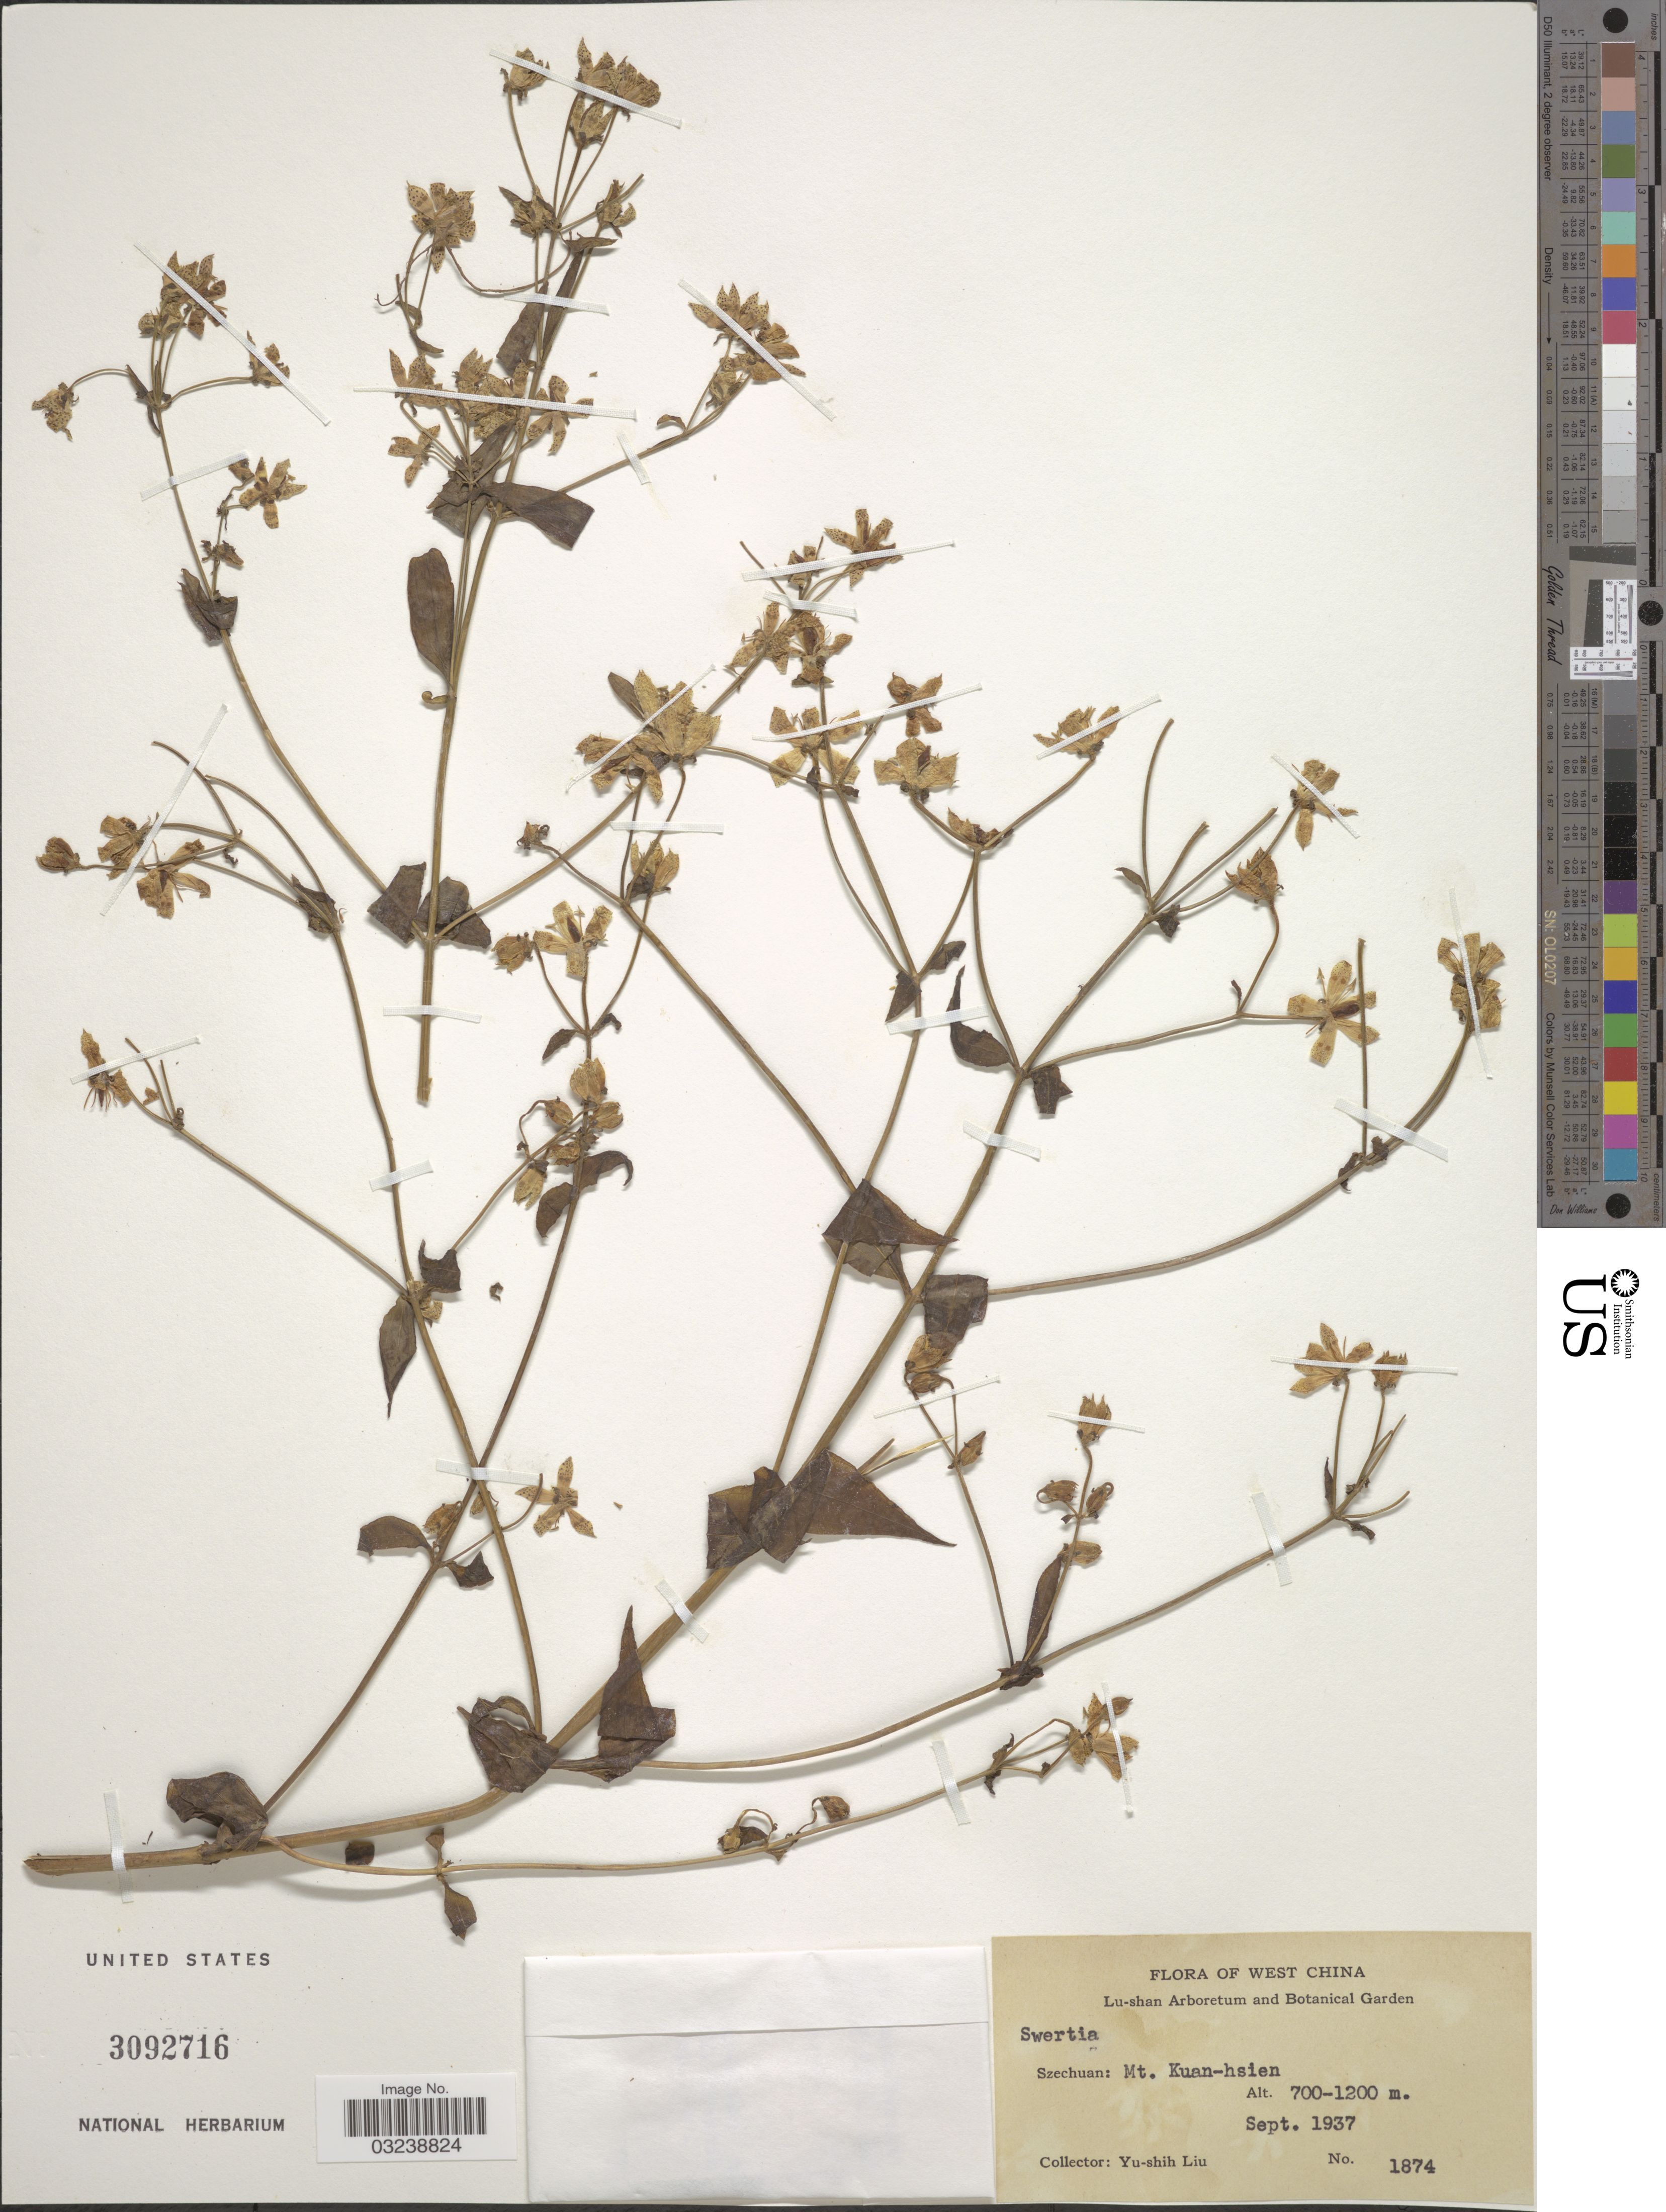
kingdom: Plantae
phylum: Tracheophyta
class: Magnoliopsida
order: Gentianales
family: Gentianaceae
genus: Swertia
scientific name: Swertia sp.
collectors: Y.-S. Liu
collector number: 1874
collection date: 1937-09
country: China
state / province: Sichuan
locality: West China. Szechuan: Mt. Kuan-hsien.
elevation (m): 700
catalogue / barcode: US 3092716